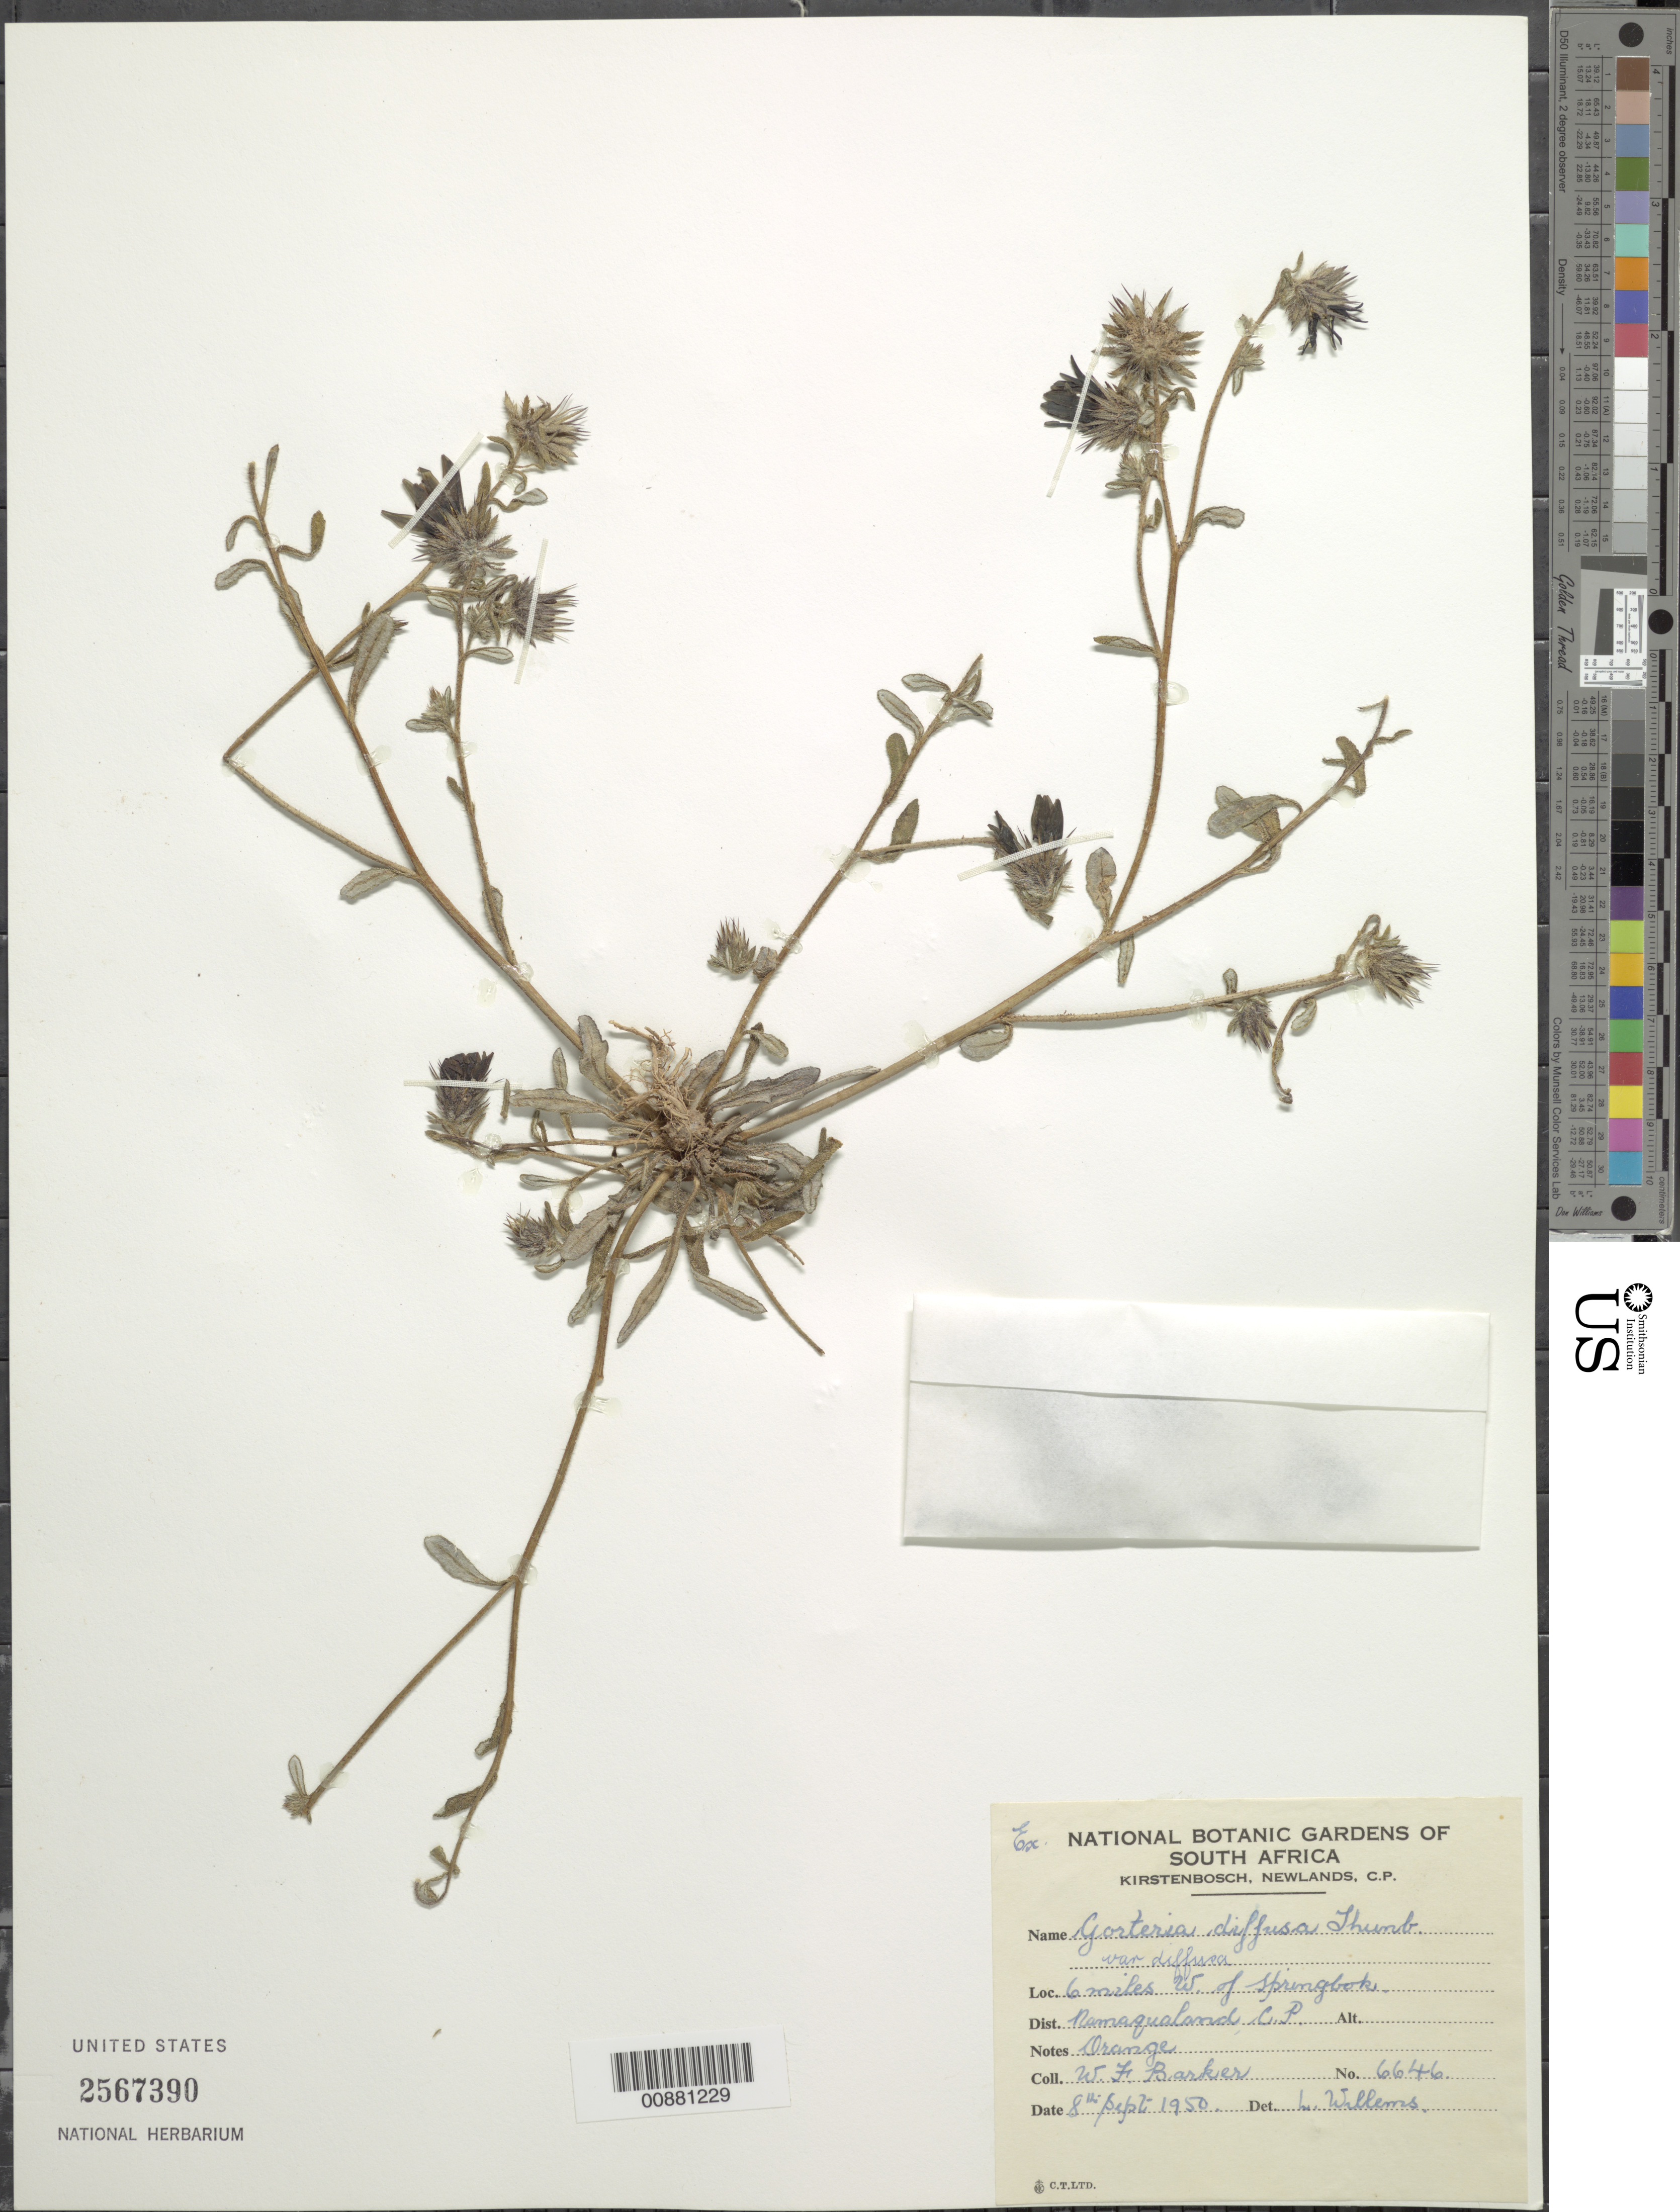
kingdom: Plantae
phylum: Tracheophyta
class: Magnoliopsida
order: Asterales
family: Asteraceae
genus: Gorteria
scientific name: Gorteria diffusa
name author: Thunb.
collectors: W. F. Barker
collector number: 6694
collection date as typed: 9 September 1950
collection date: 1950-09-09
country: South Africa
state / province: Northern Cape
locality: Namaqualand, Komaggas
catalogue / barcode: US 2567390